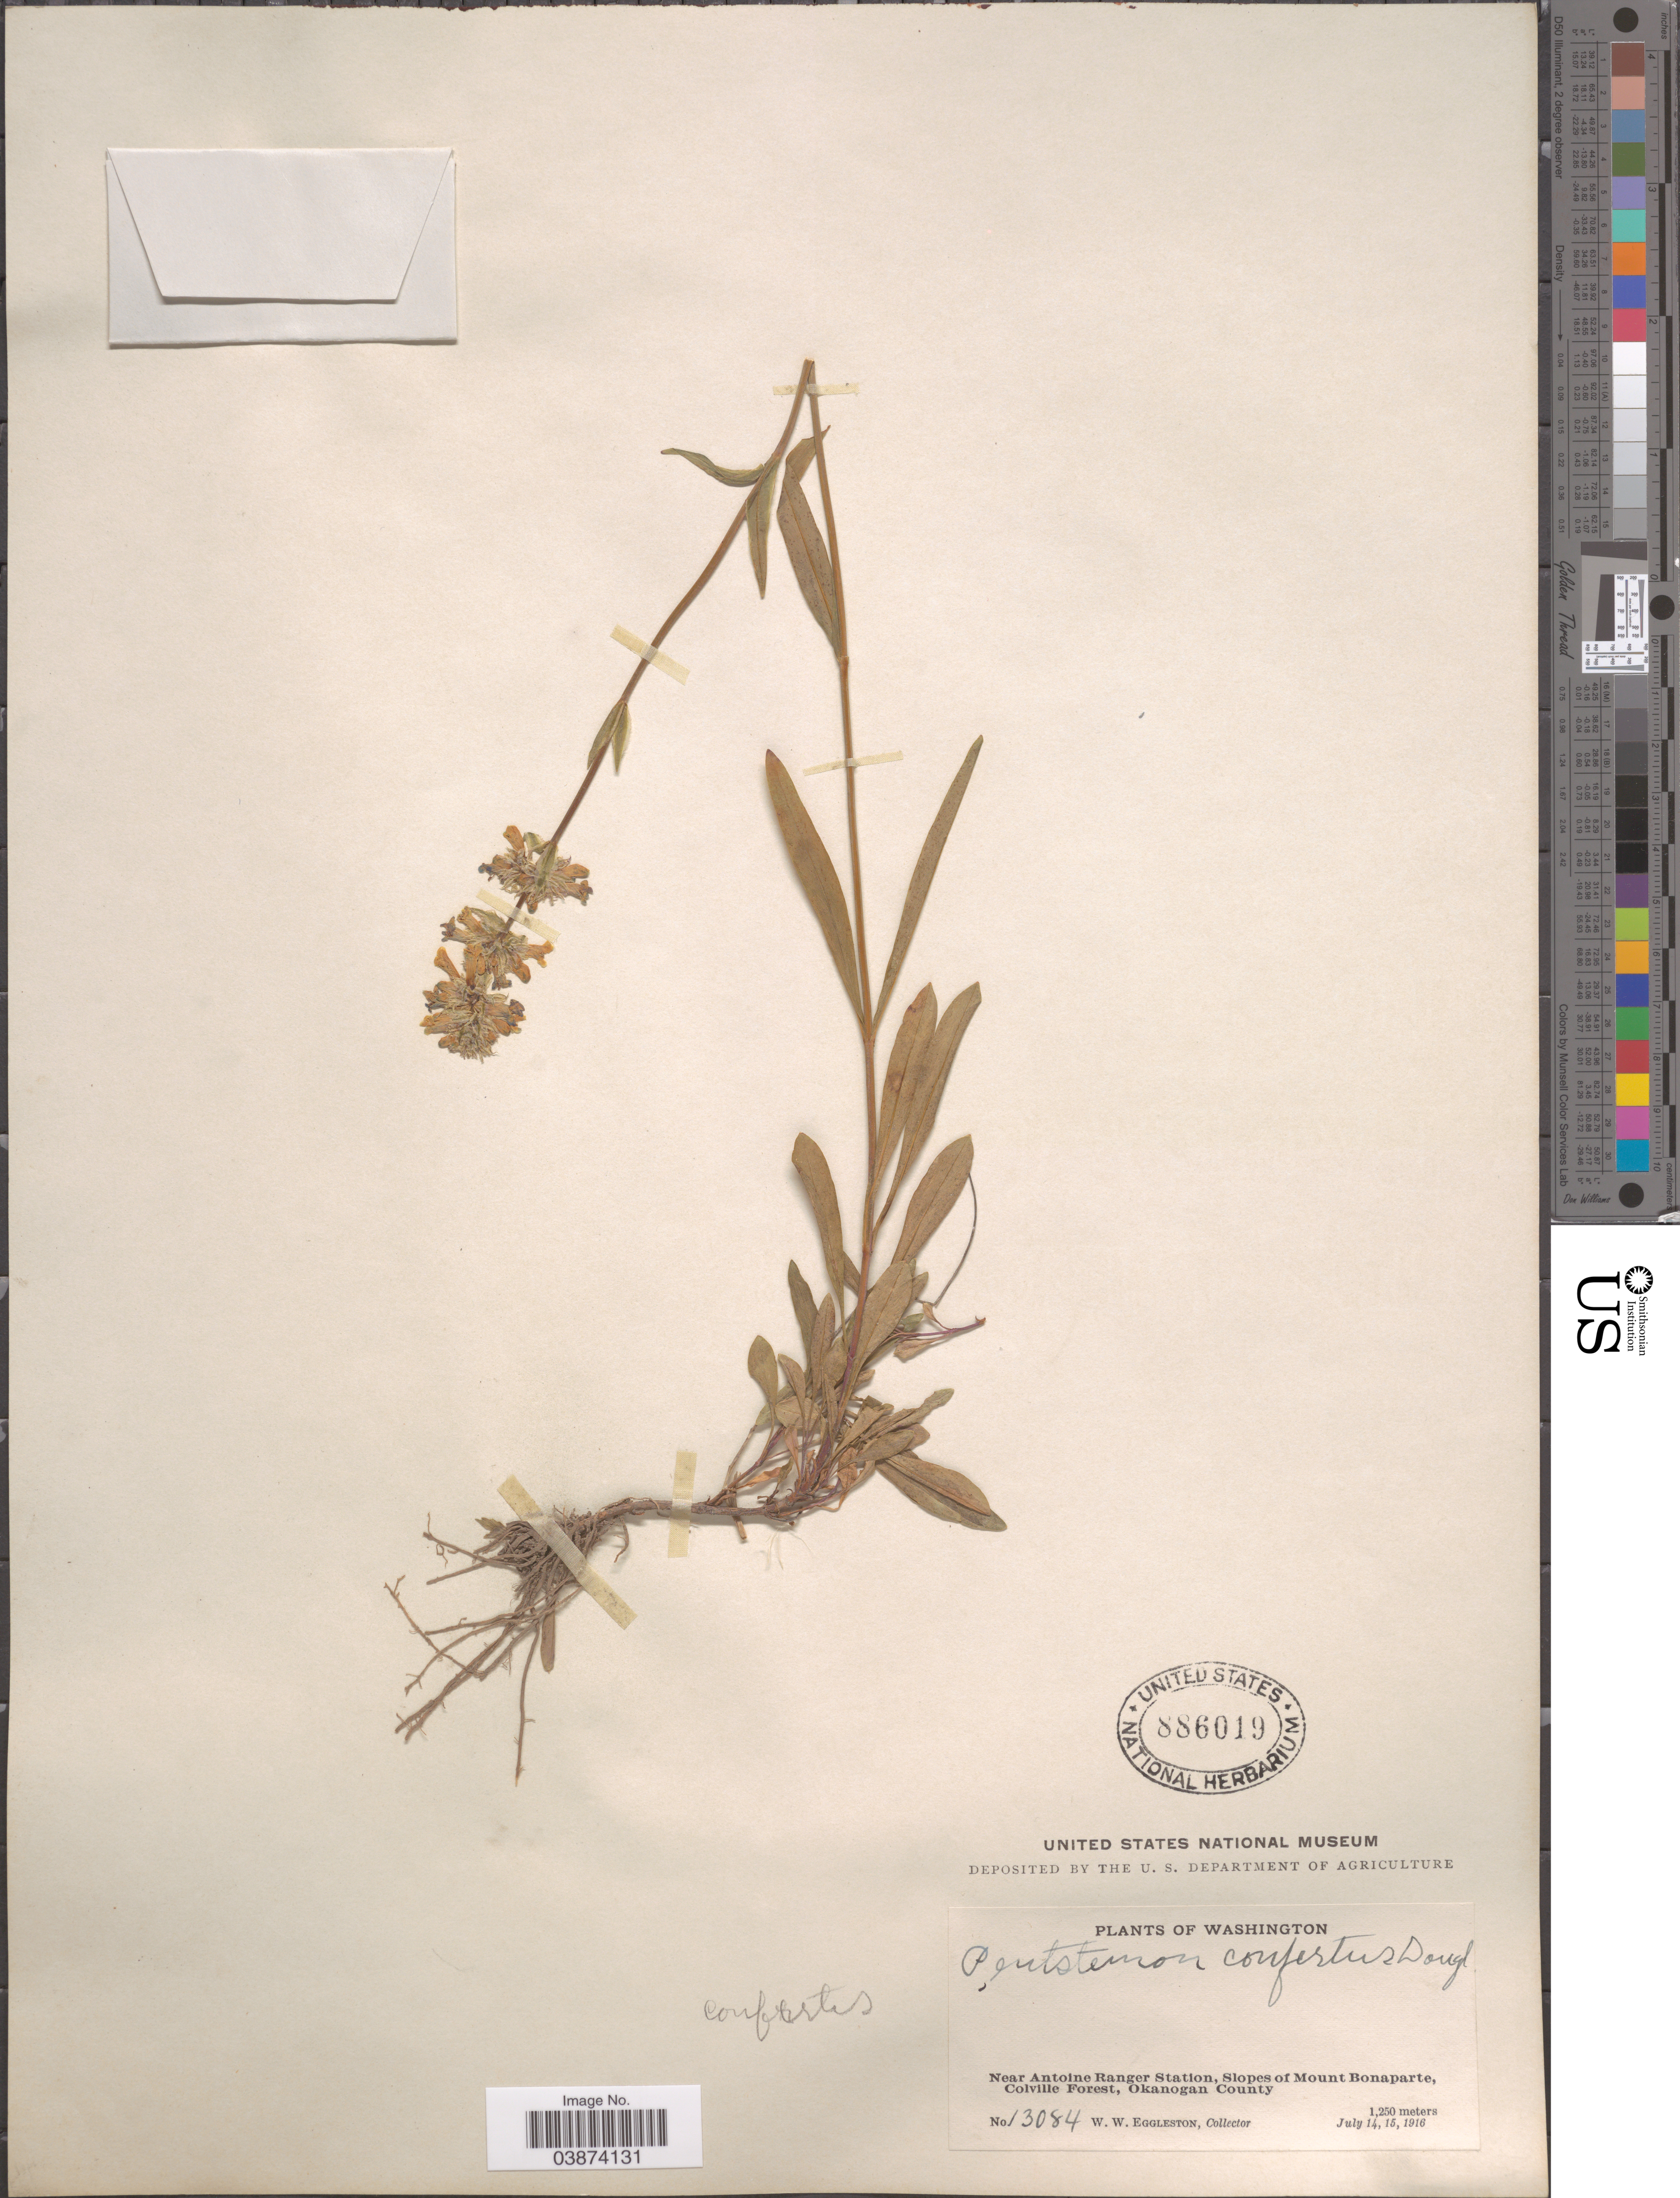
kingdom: Plantae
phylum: Tracheophyta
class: Magnoliopsida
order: Lamiales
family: Plantaginaceae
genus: Penstemon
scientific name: Penstemon confertus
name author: Douglas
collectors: W. W. Eggleston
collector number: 13084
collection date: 1916-07-14/1916-07-15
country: United States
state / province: Washington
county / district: Okanogan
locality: Near Antoine Ranger Station, Slopes of Mount Bonaparte, Colville Forest, Okanogan County.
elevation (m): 1250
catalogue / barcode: US 886019